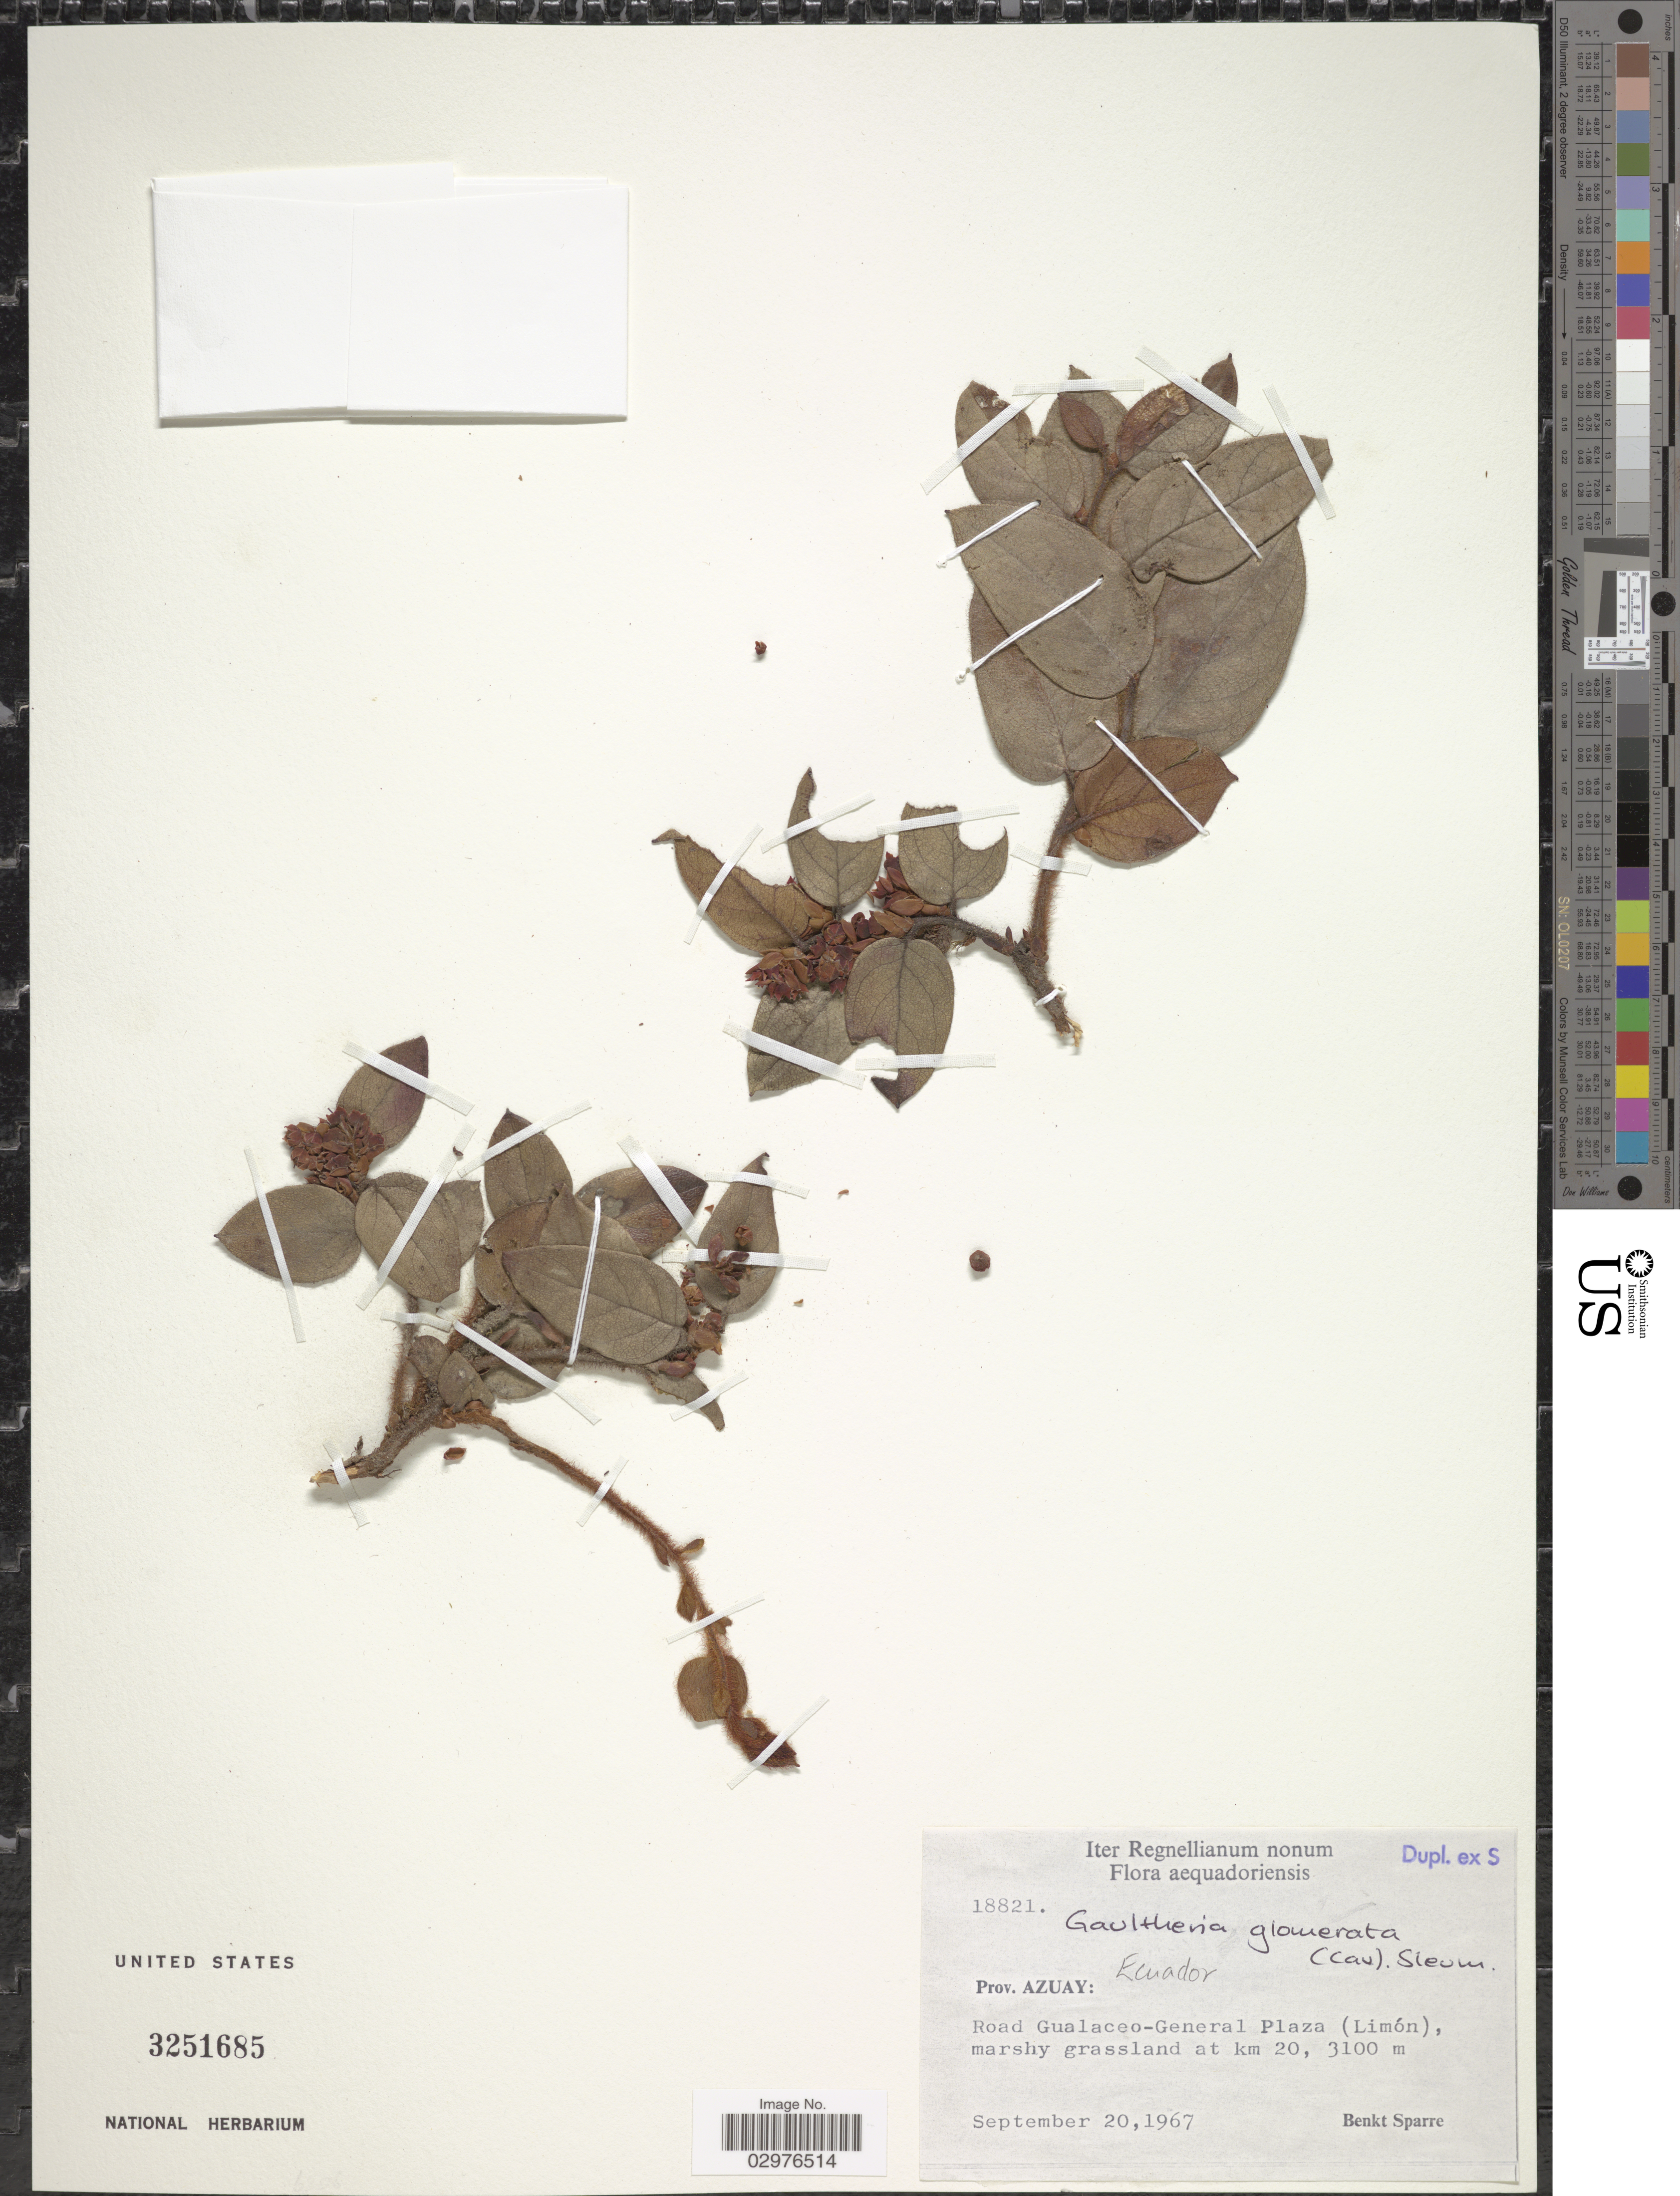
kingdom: Plantae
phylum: Tracheophyta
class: Magnoliopsida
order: Ericales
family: Ericaceae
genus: Gaultheria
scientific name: Gaultheria glomerata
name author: (Cav.) Sleumer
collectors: B. Sparre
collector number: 18821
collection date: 1967-09-20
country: Ecuador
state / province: Azuay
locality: Road Gualaceo-General Plaza (Limón), at km 20.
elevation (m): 3100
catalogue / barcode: US 3251685